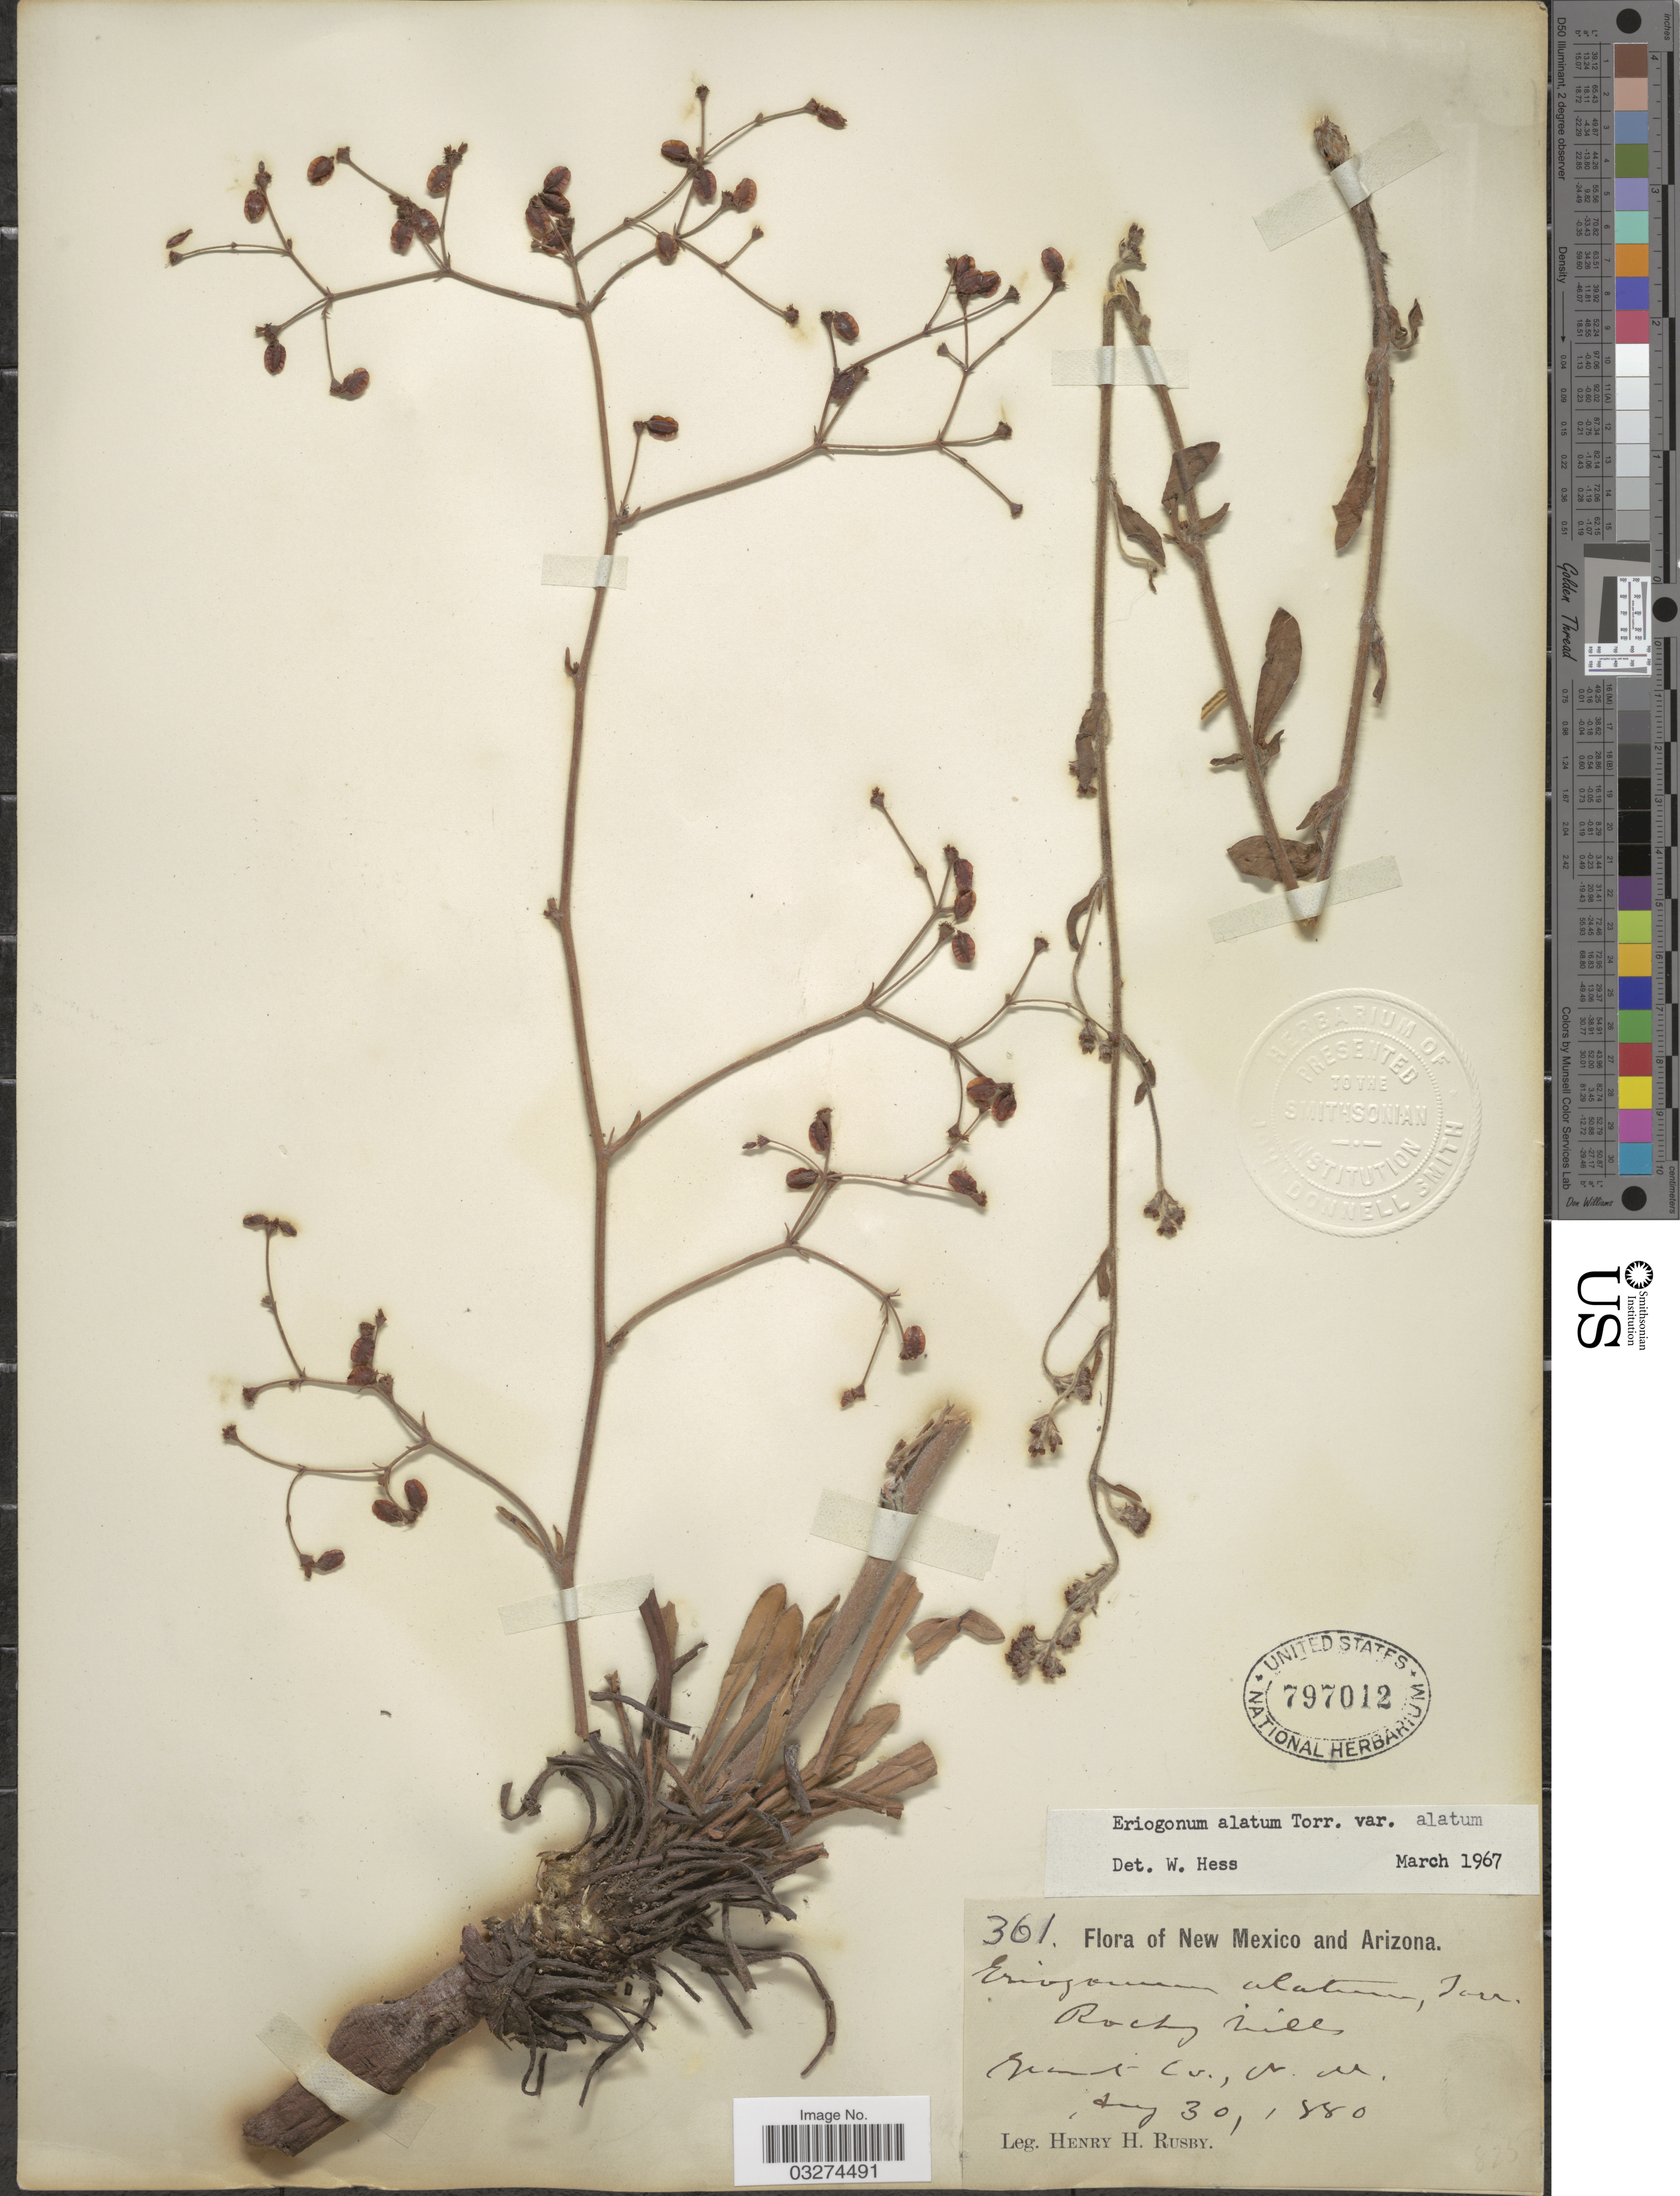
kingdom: Plantae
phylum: Tracheophyta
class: Magnoliopsida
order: Caryophyllales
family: Polygonaceae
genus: Eriogonum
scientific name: Eriogonum alatum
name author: Torr.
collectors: H. H. Rusby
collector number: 361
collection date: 1880-08-30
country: United States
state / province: New Mexico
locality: Grant Co.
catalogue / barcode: US 797012